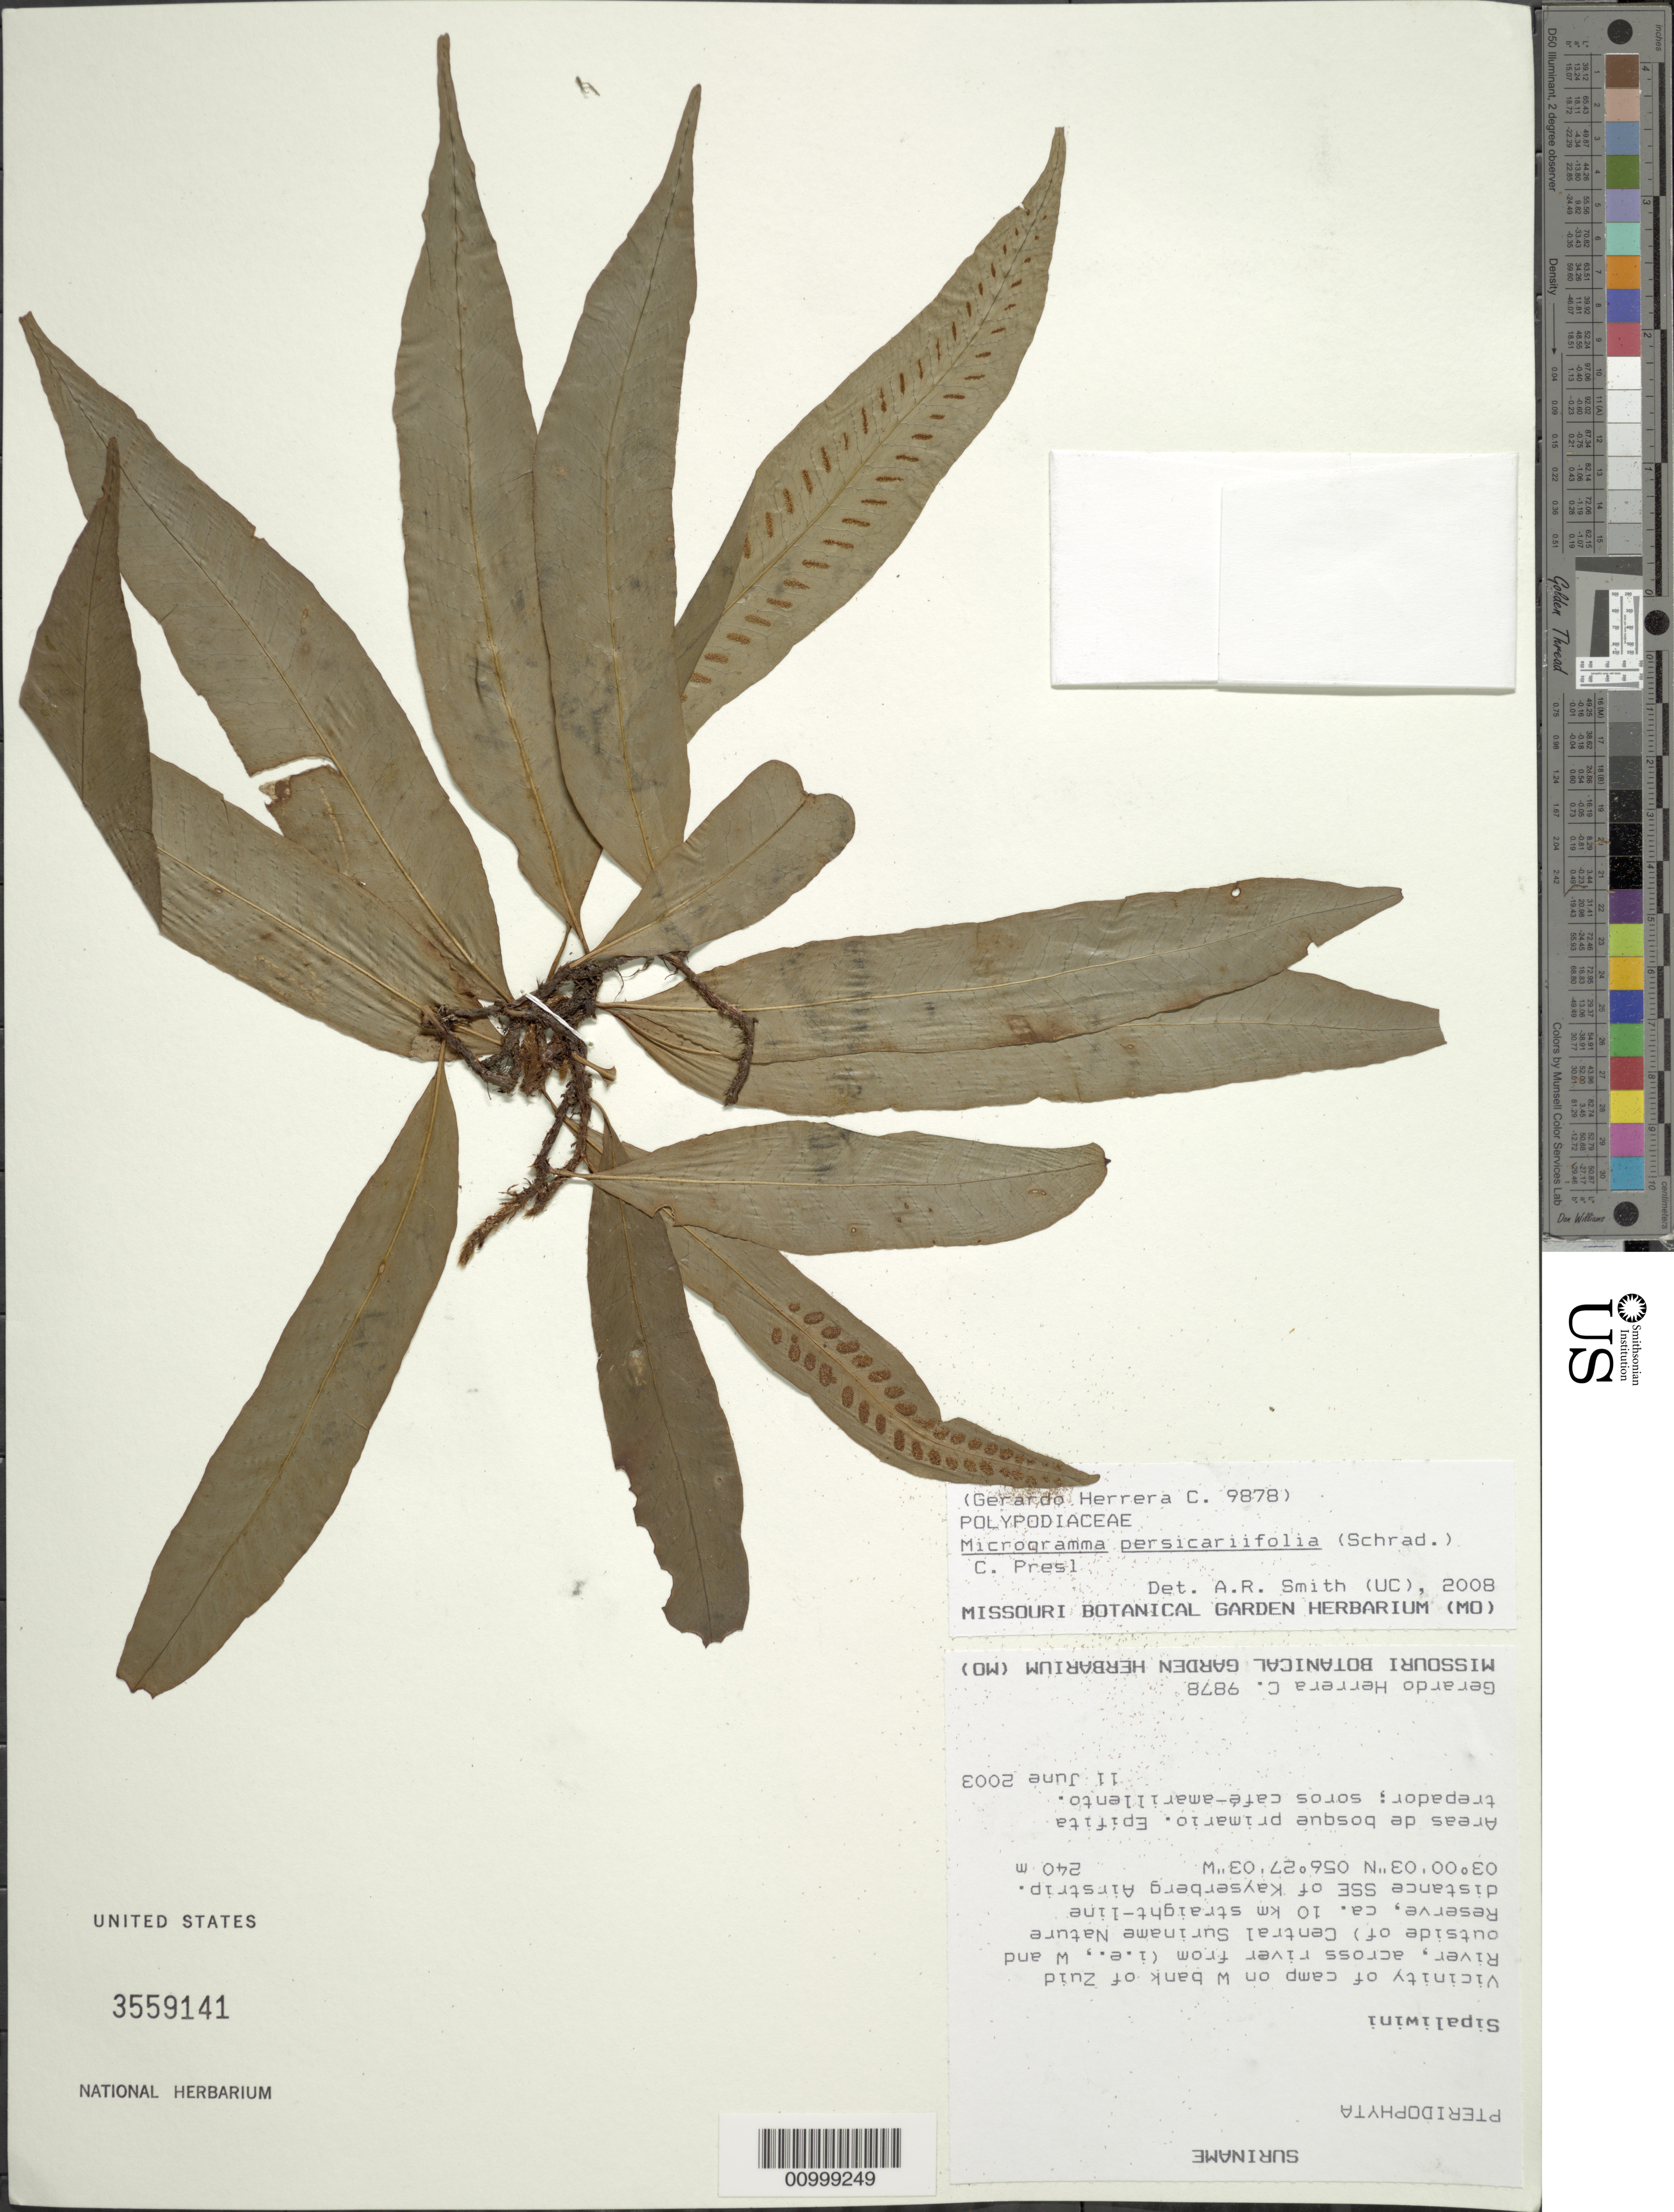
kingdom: Plantae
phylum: Tracheophyta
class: Polypodiopsida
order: Polypodiales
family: Polypodiaceae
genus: Microgramma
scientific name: Microgramma persicariifolia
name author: (Schrad.) C. Presl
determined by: Smith, Alan R., (UC)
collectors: G. Herrera Ch.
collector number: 9878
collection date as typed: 11-Jun-03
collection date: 2003-06-11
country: Suriname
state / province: Sipaliwini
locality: Zuid River, vic of camp on W bank, across river from (ie west and outside of) Central Suriname Nature Reserve, ca 10km km straight-line distance SSE of Kayserberg Airstrip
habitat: Areas de bosque primario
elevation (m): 240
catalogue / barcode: US 3559141